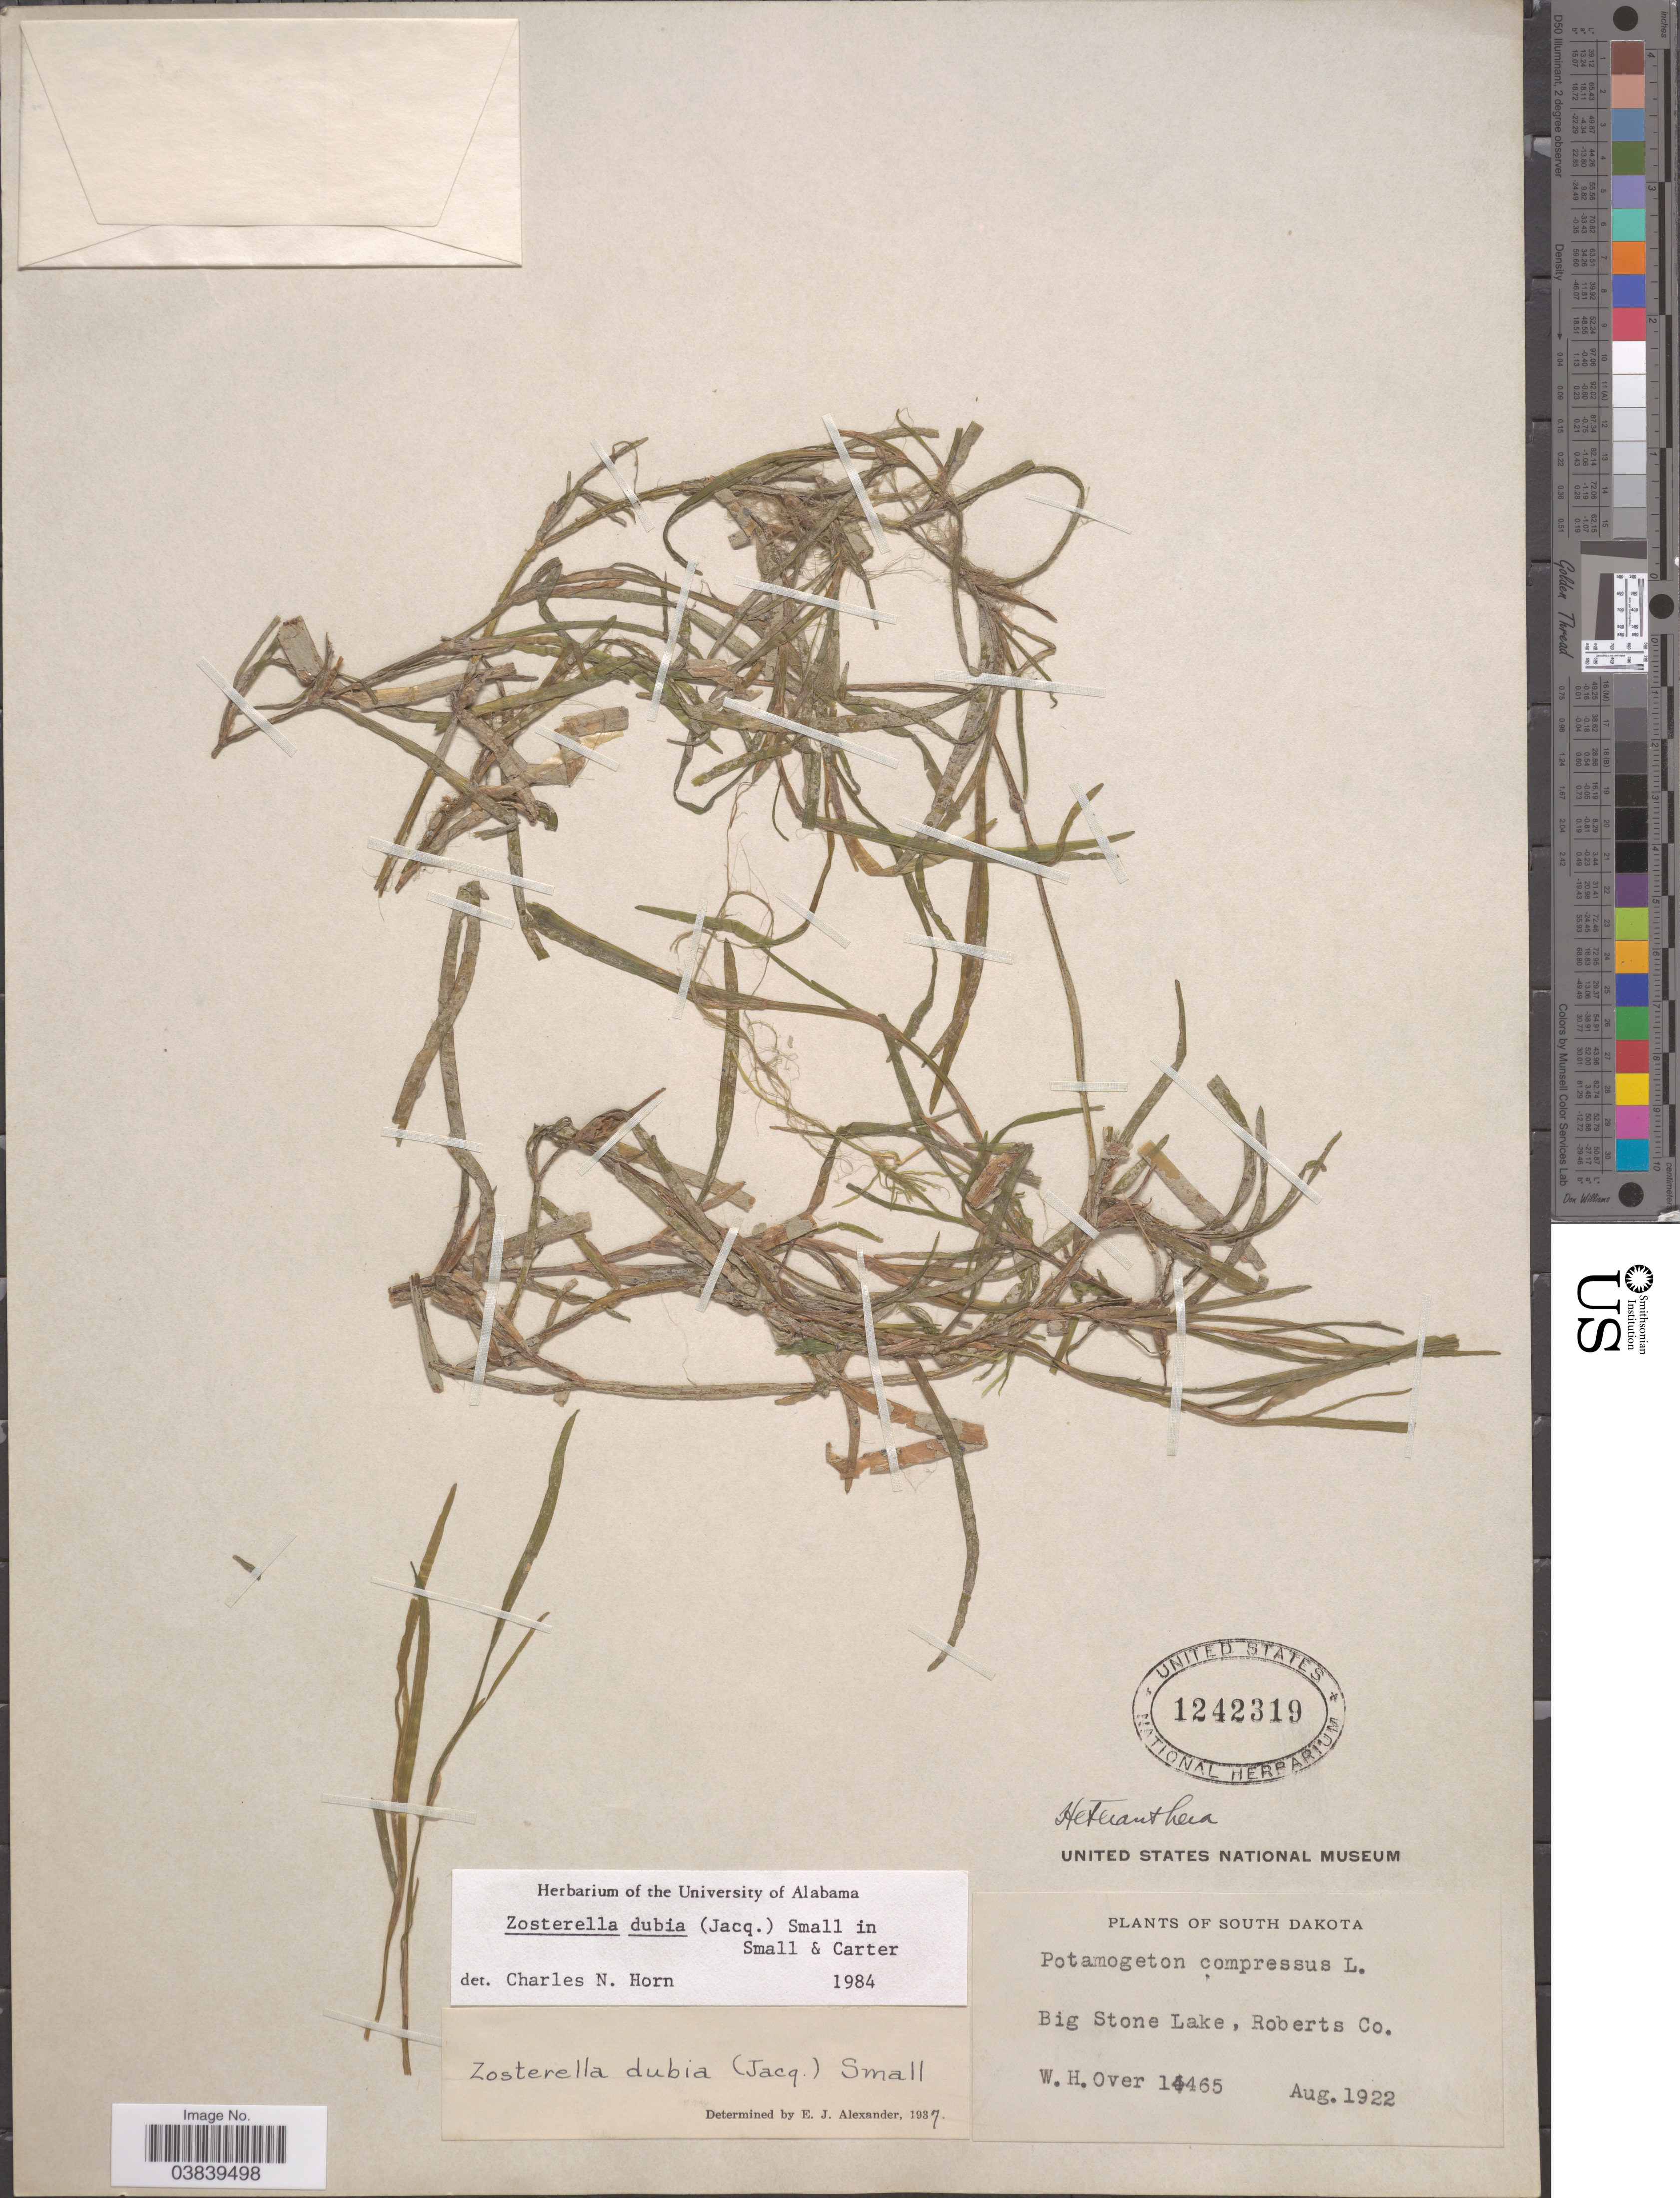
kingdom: Plantae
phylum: Tracheophyta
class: Liliopsida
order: Commelinales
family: Pontederiaceae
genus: Heteranthera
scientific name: Heteranthera dubia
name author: (Jacq.) MacMill.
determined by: Strong, Mark T., (BOT), Smithsonian Institution - National Museum of Natural History (UNITED STATES)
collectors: W. Over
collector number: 14465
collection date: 1922-08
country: United States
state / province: South Dakota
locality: Big Stone Lake, Roberts Co.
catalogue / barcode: US 1242319